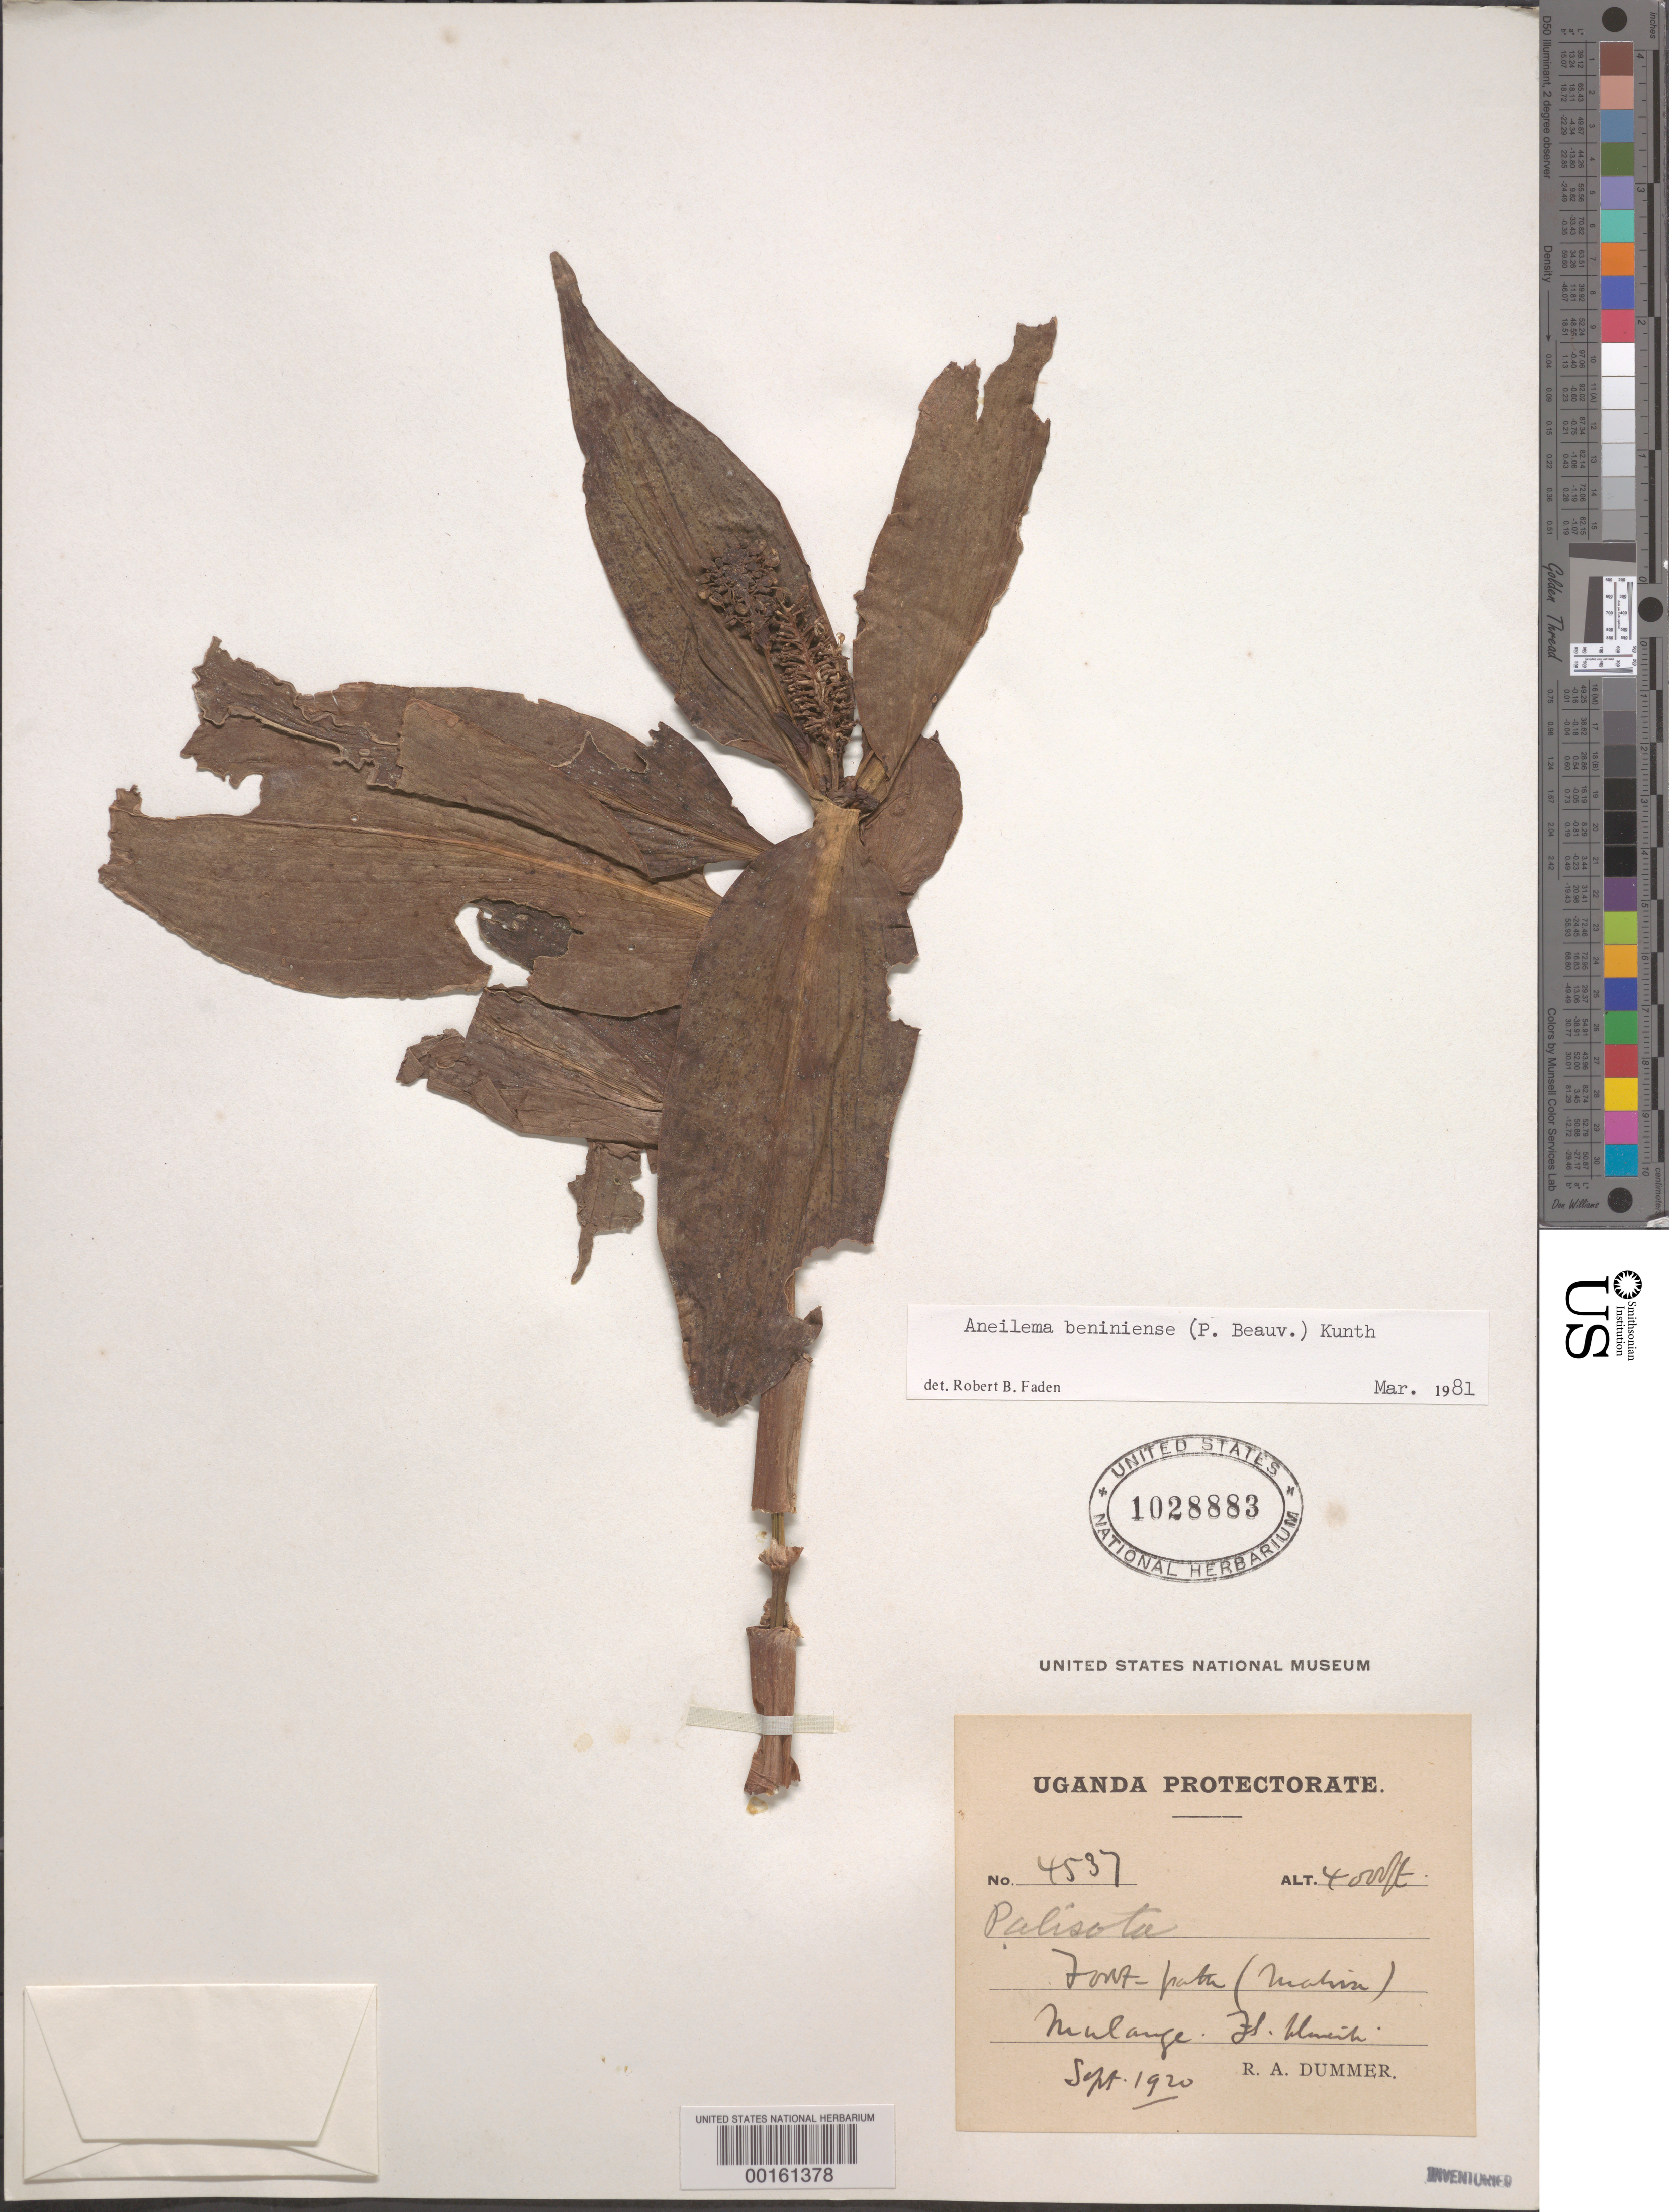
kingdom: Plantae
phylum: Tracheophyta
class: Liliopsida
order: Commelinales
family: Commelinaceae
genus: Aneilema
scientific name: Aneilema beniniense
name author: (P. Beauv.) Kunth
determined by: Faden, Robert B., (US), Smithsonian Institution - National Museum of Natural History (UNITED STATES)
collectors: R. Dümmer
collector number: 4537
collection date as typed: Sep 1920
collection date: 1920-09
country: Uganda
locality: Mulange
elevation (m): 1220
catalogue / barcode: US 1028883